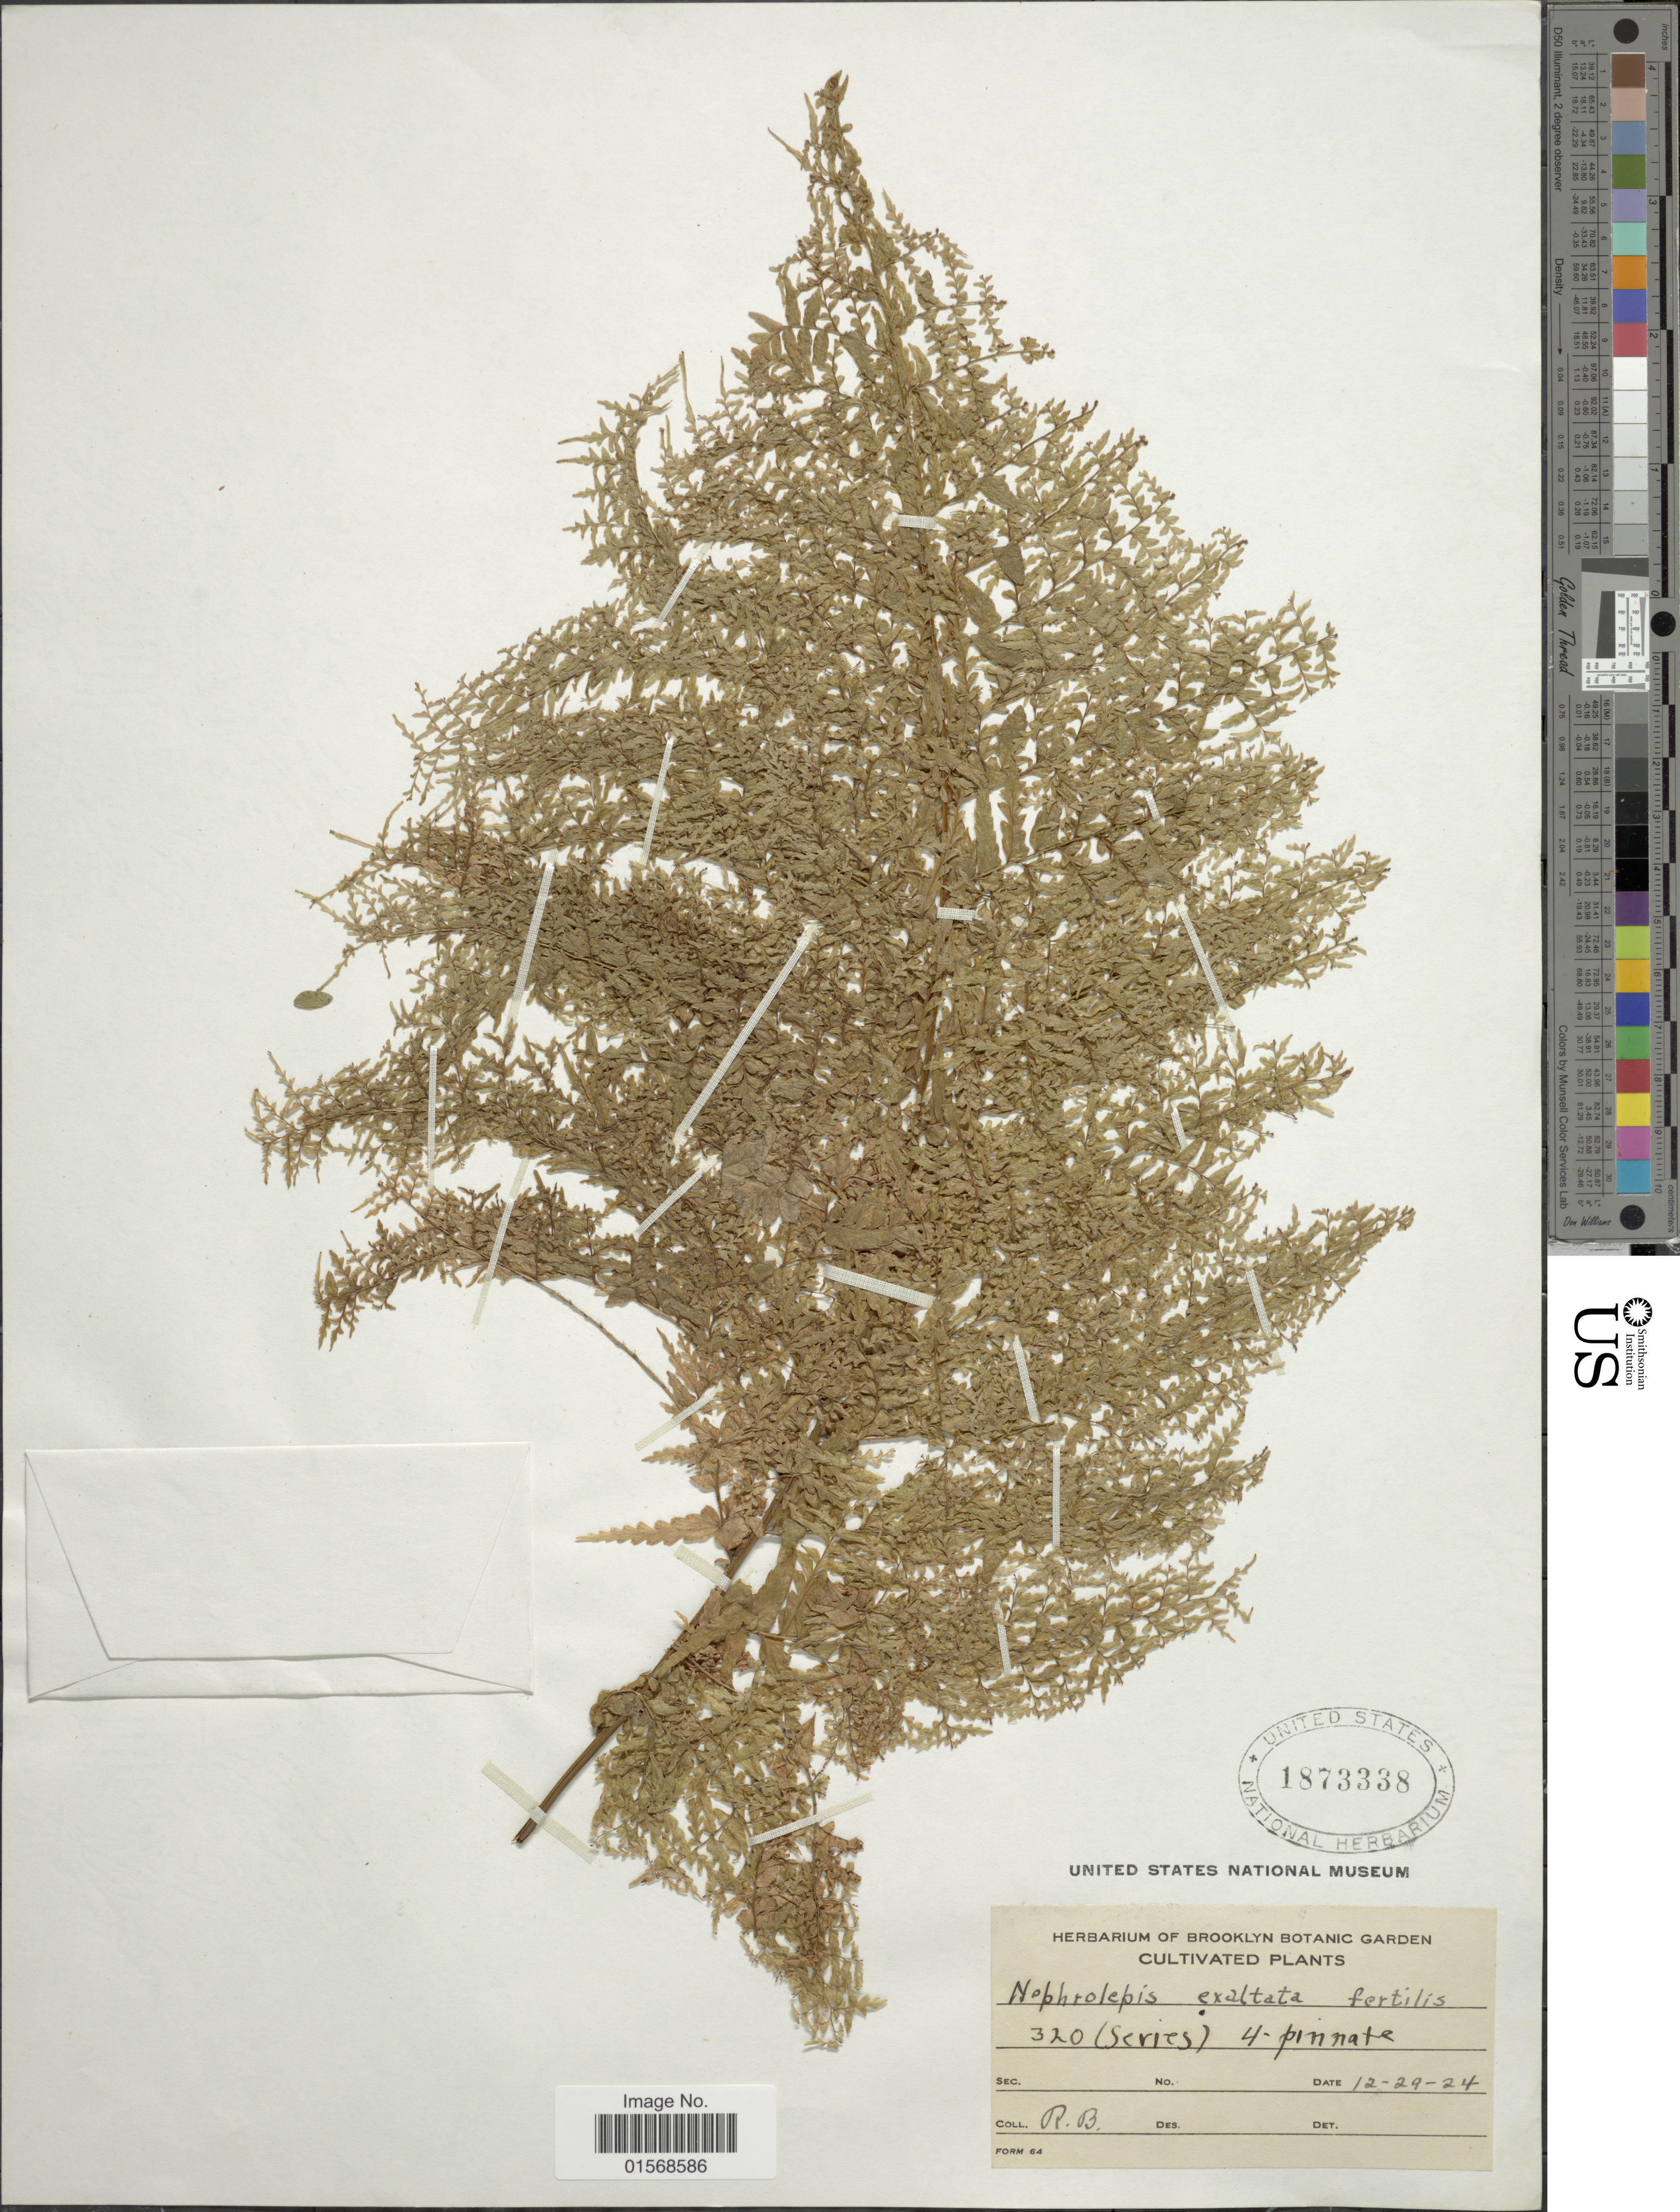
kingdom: Plantae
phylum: Tracheophyta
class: Polypodiopsida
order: Polypodiales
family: Nephrolepidaceae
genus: Nephrolepis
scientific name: Nephrolepis 'Fertilis'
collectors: R. B.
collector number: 320?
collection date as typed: Transcribed d/m/y: 29/12/24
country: United States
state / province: New York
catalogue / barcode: US 1873338